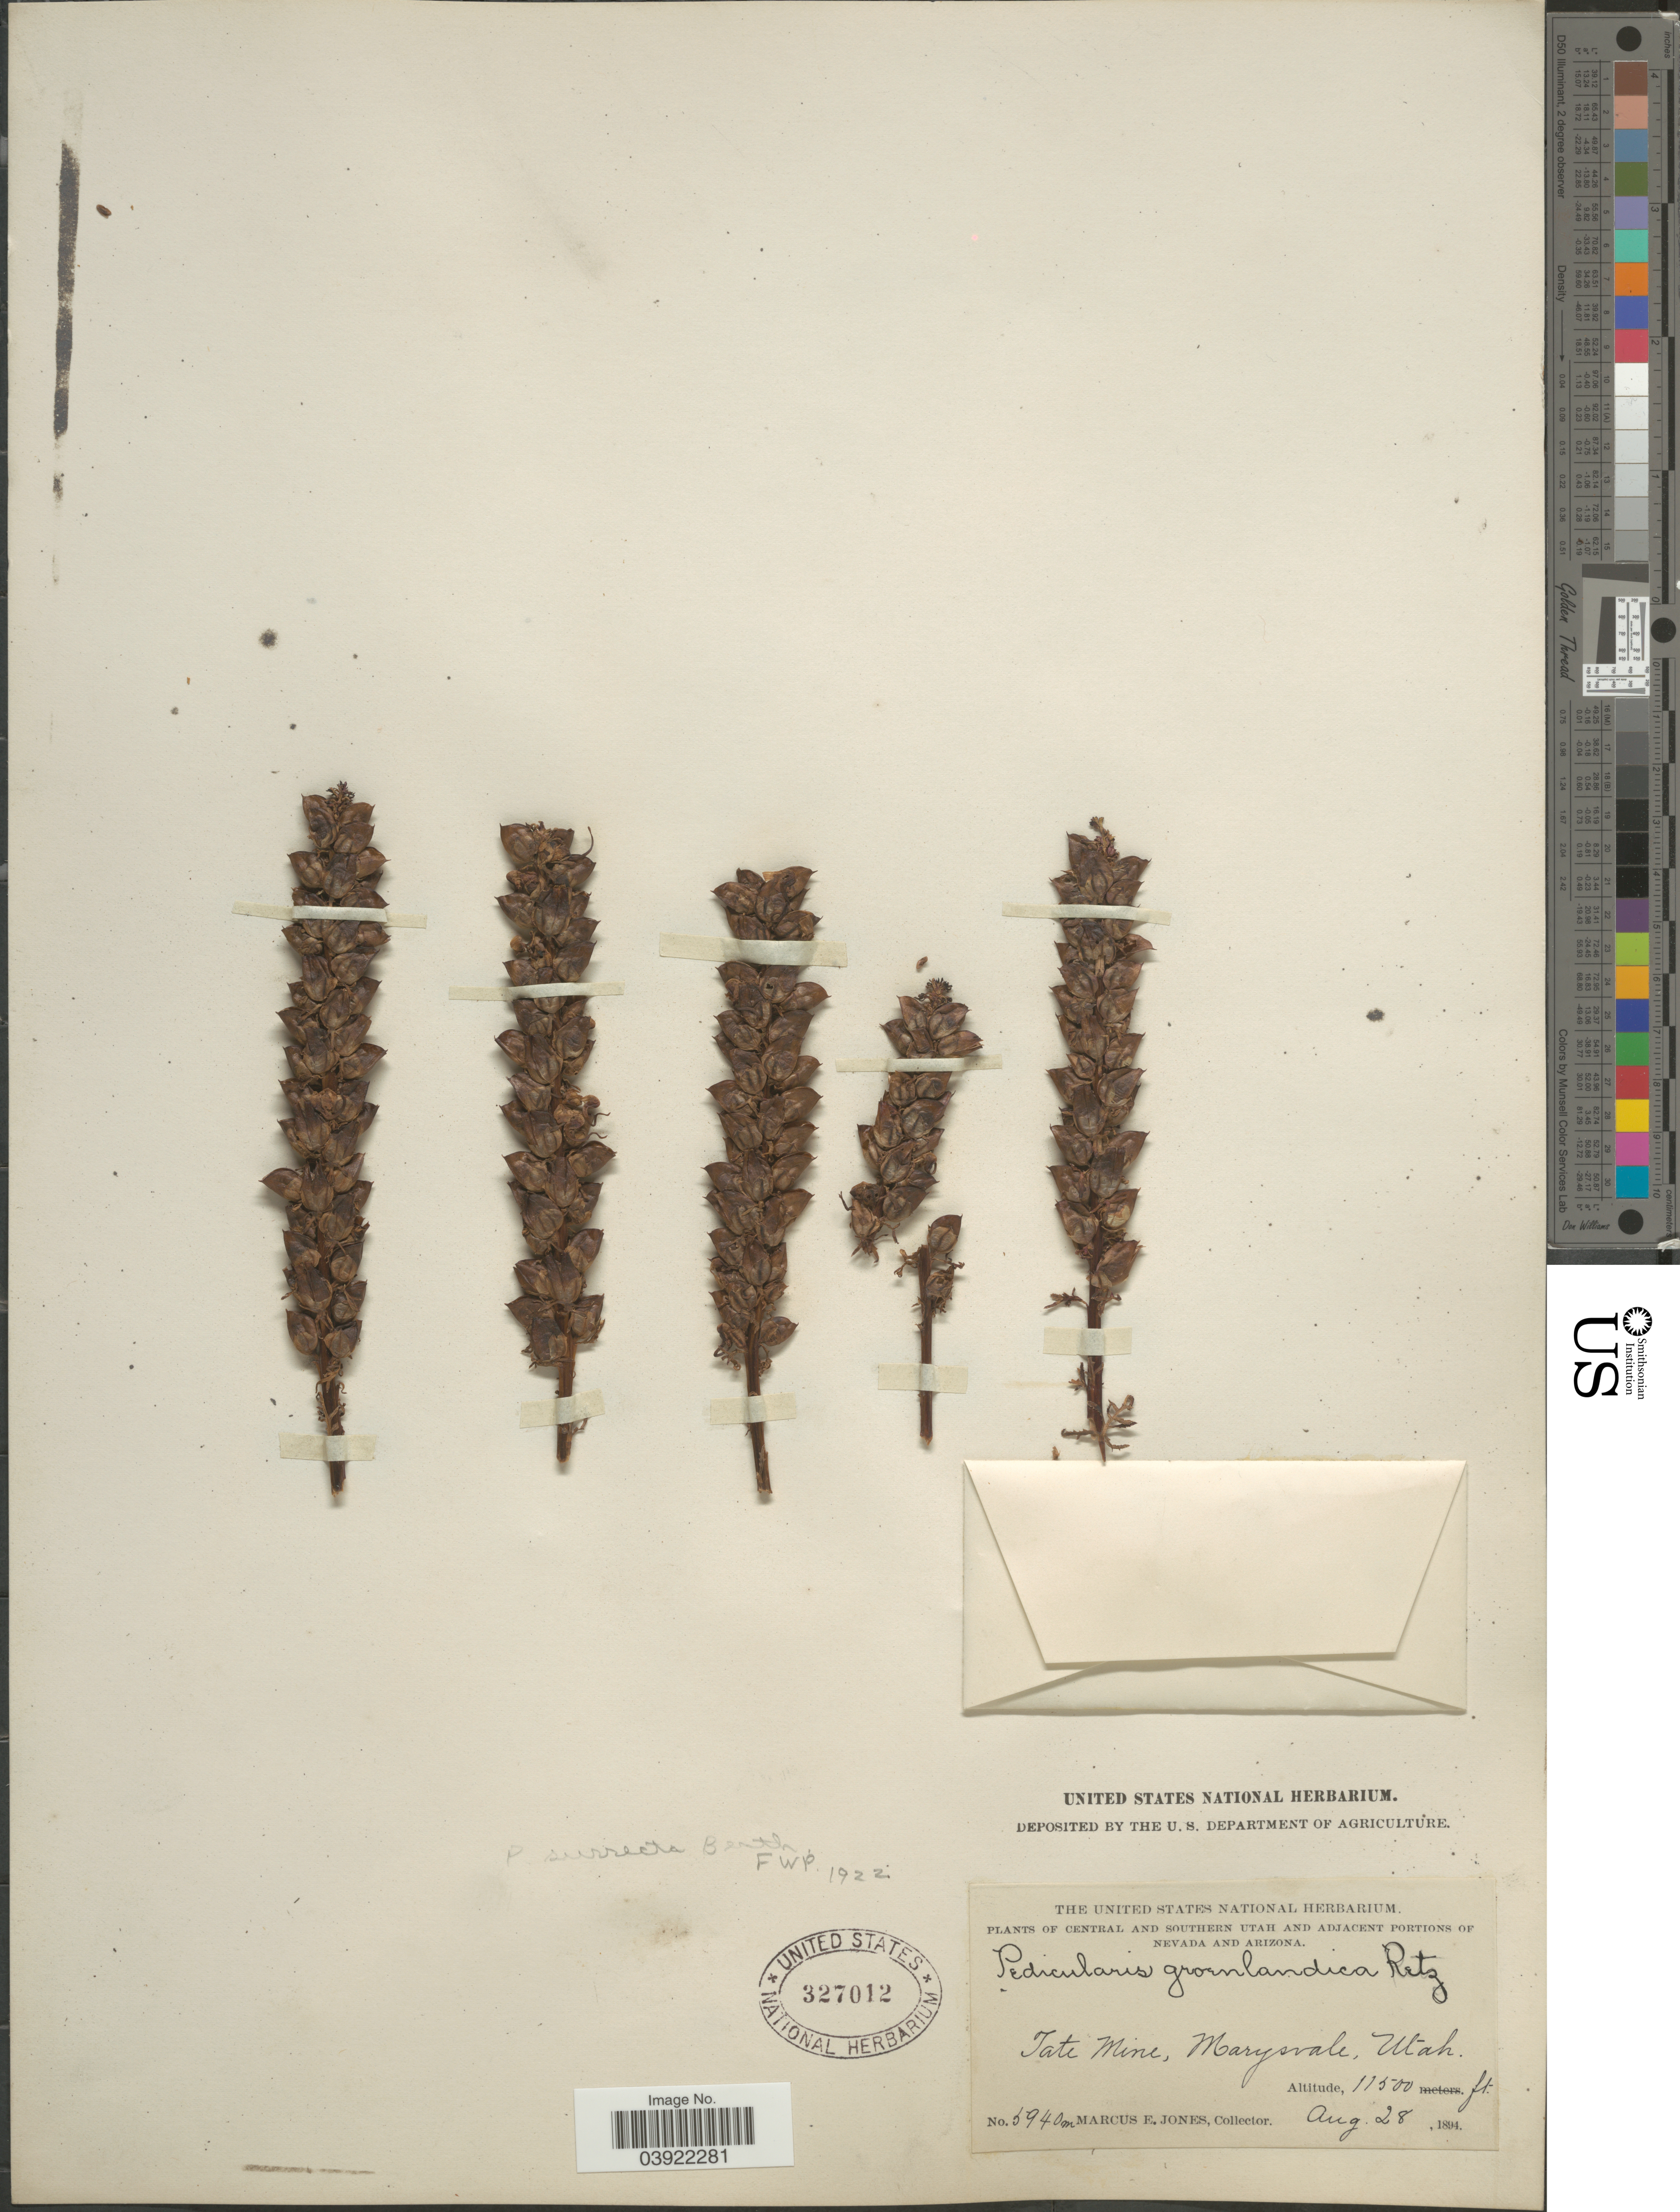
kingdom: Plantae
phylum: Tracheophyta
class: Magnoliopsida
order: Lamiales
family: Orobanchaceae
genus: Pedicularis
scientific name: Pedicularis groenlandica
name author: Retz.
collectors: M. E. Jones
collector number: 5940m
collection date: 1894-08-28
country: United States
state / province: Utah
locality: Central and Southern Utah. Tate Mine, Marysvale.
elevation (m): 3505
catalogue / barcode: US 327012